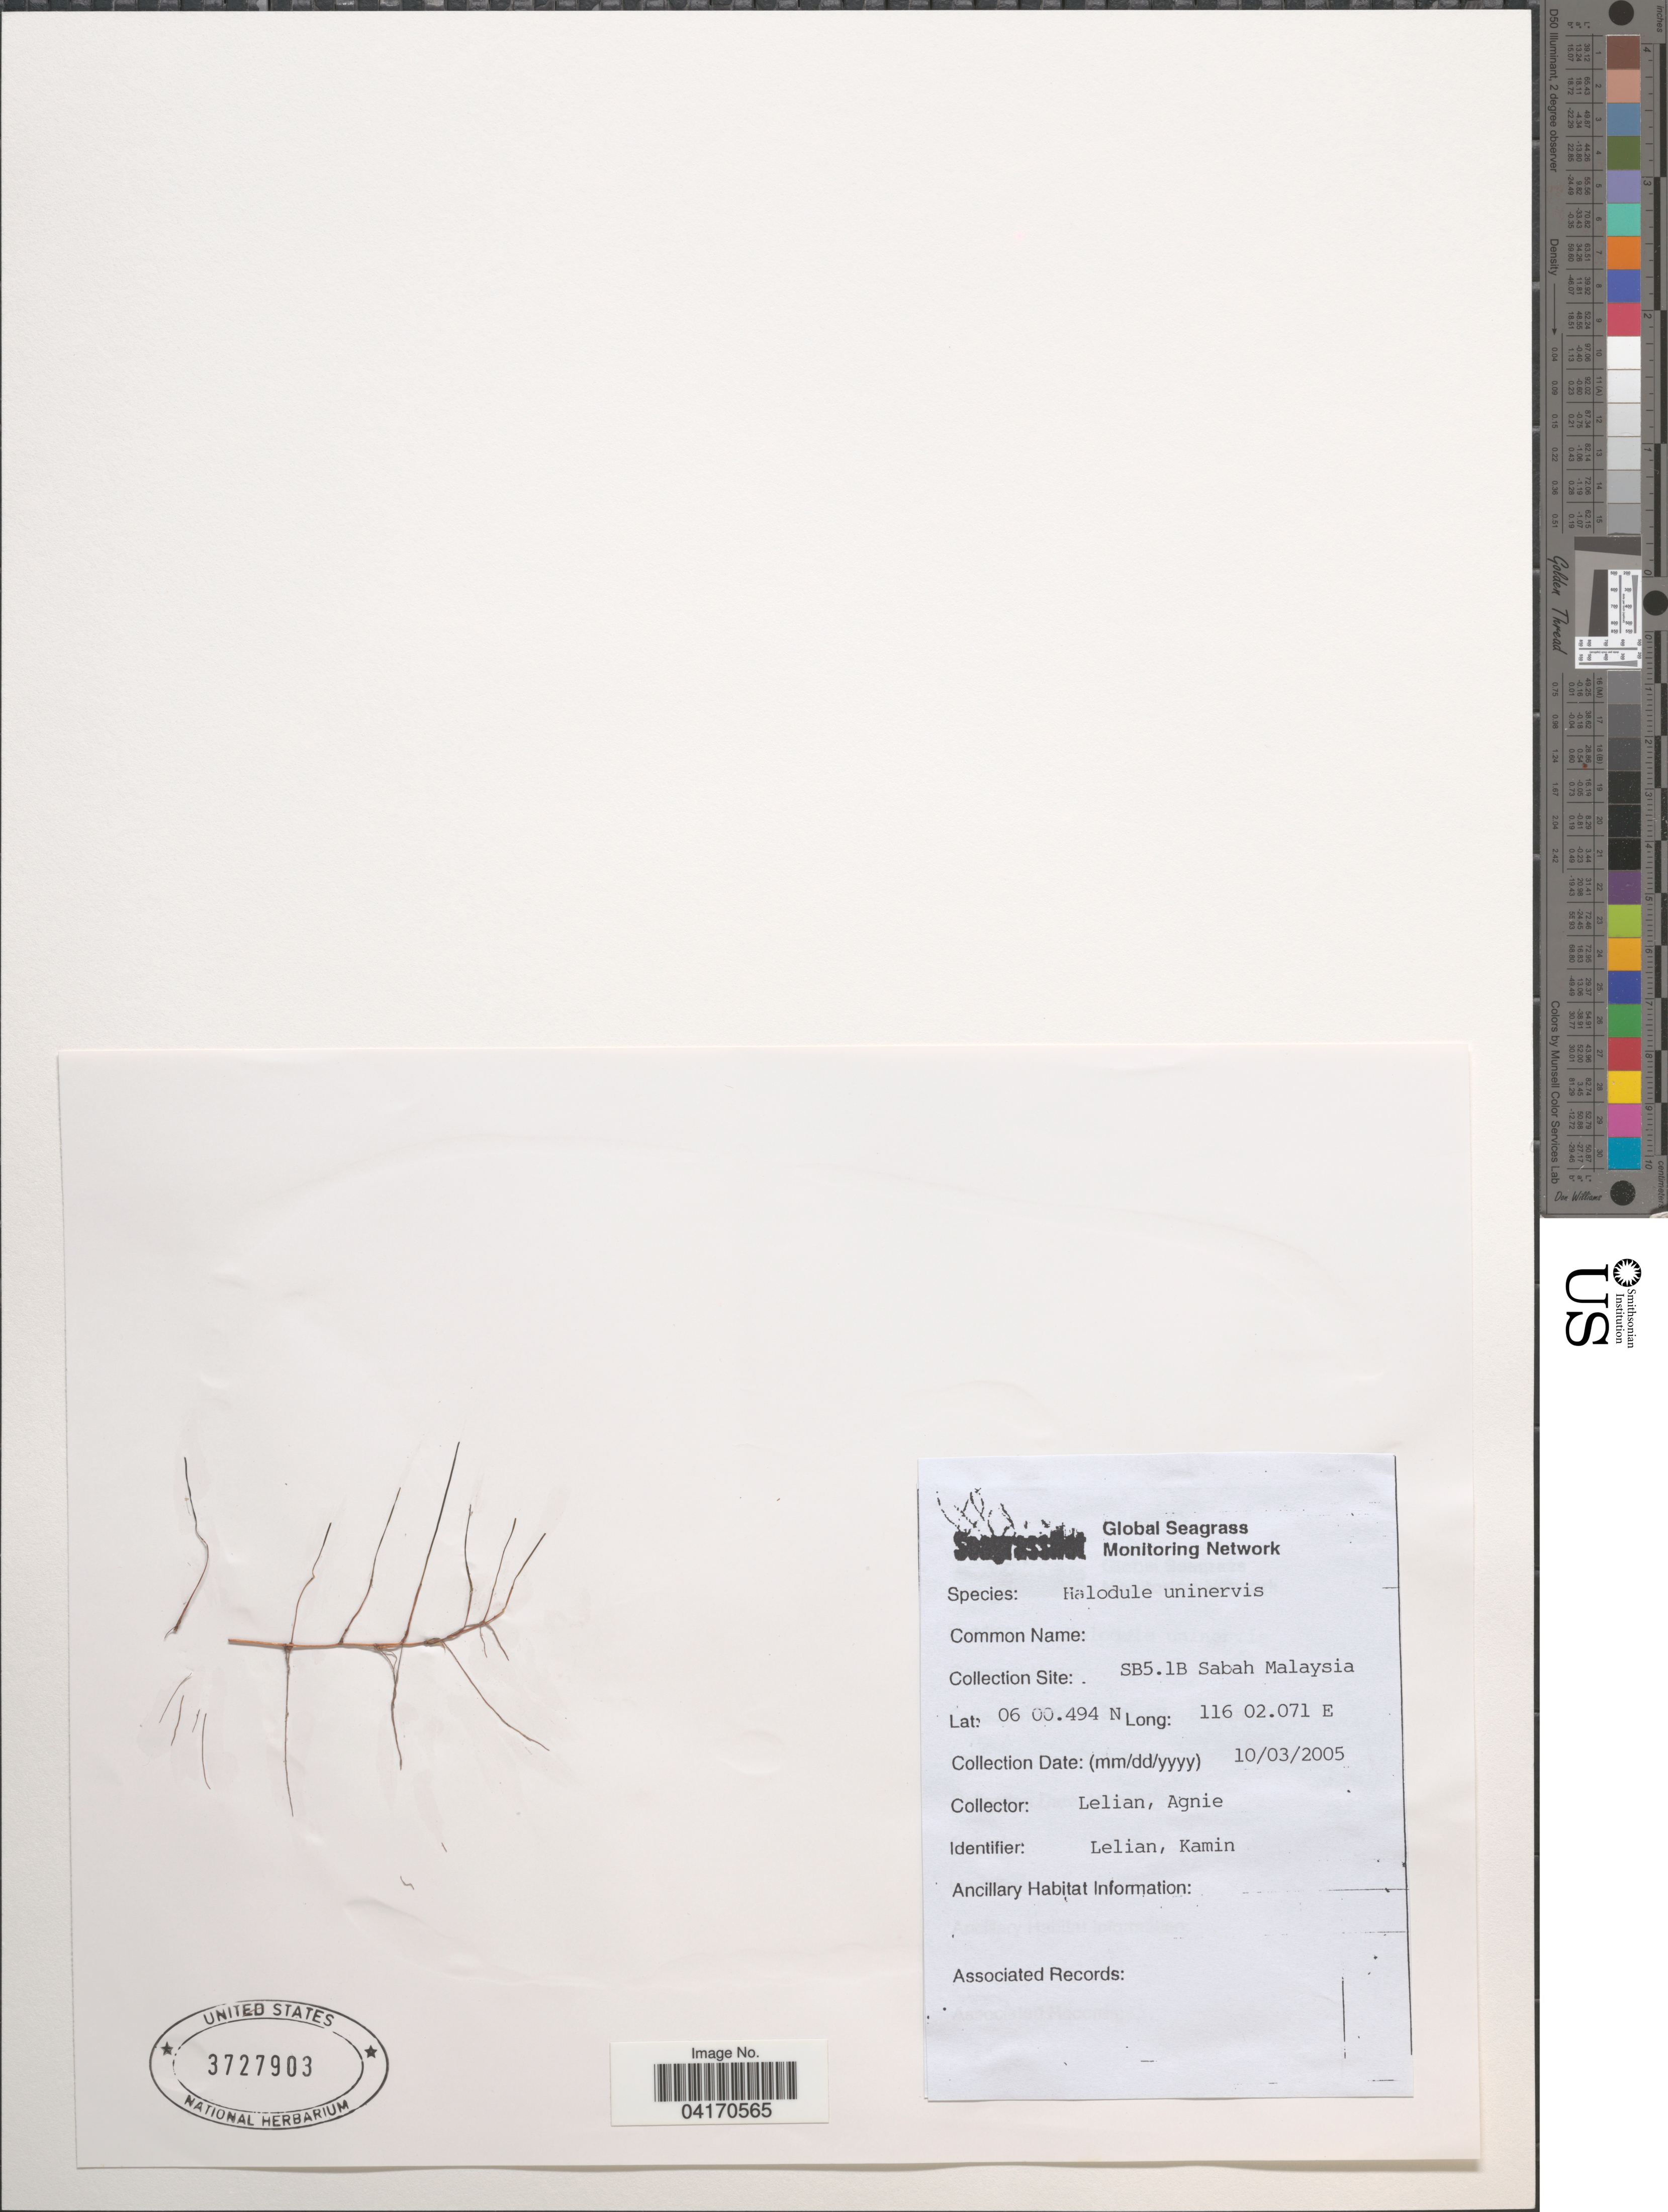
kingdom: Plantae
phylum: Tracheophyta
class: Liliopsida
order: Alismatales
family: Cymodoceaceae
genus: Halodule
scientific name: Halodule uninervis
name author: (Forssk.) Asch.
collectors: Lelian & Agnie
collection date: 2005-03-10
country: Malaysia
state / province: Sabah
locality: Collection Site: SB5.1B.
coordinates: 06 00.494, 116 02.071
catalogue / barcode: US 3727903